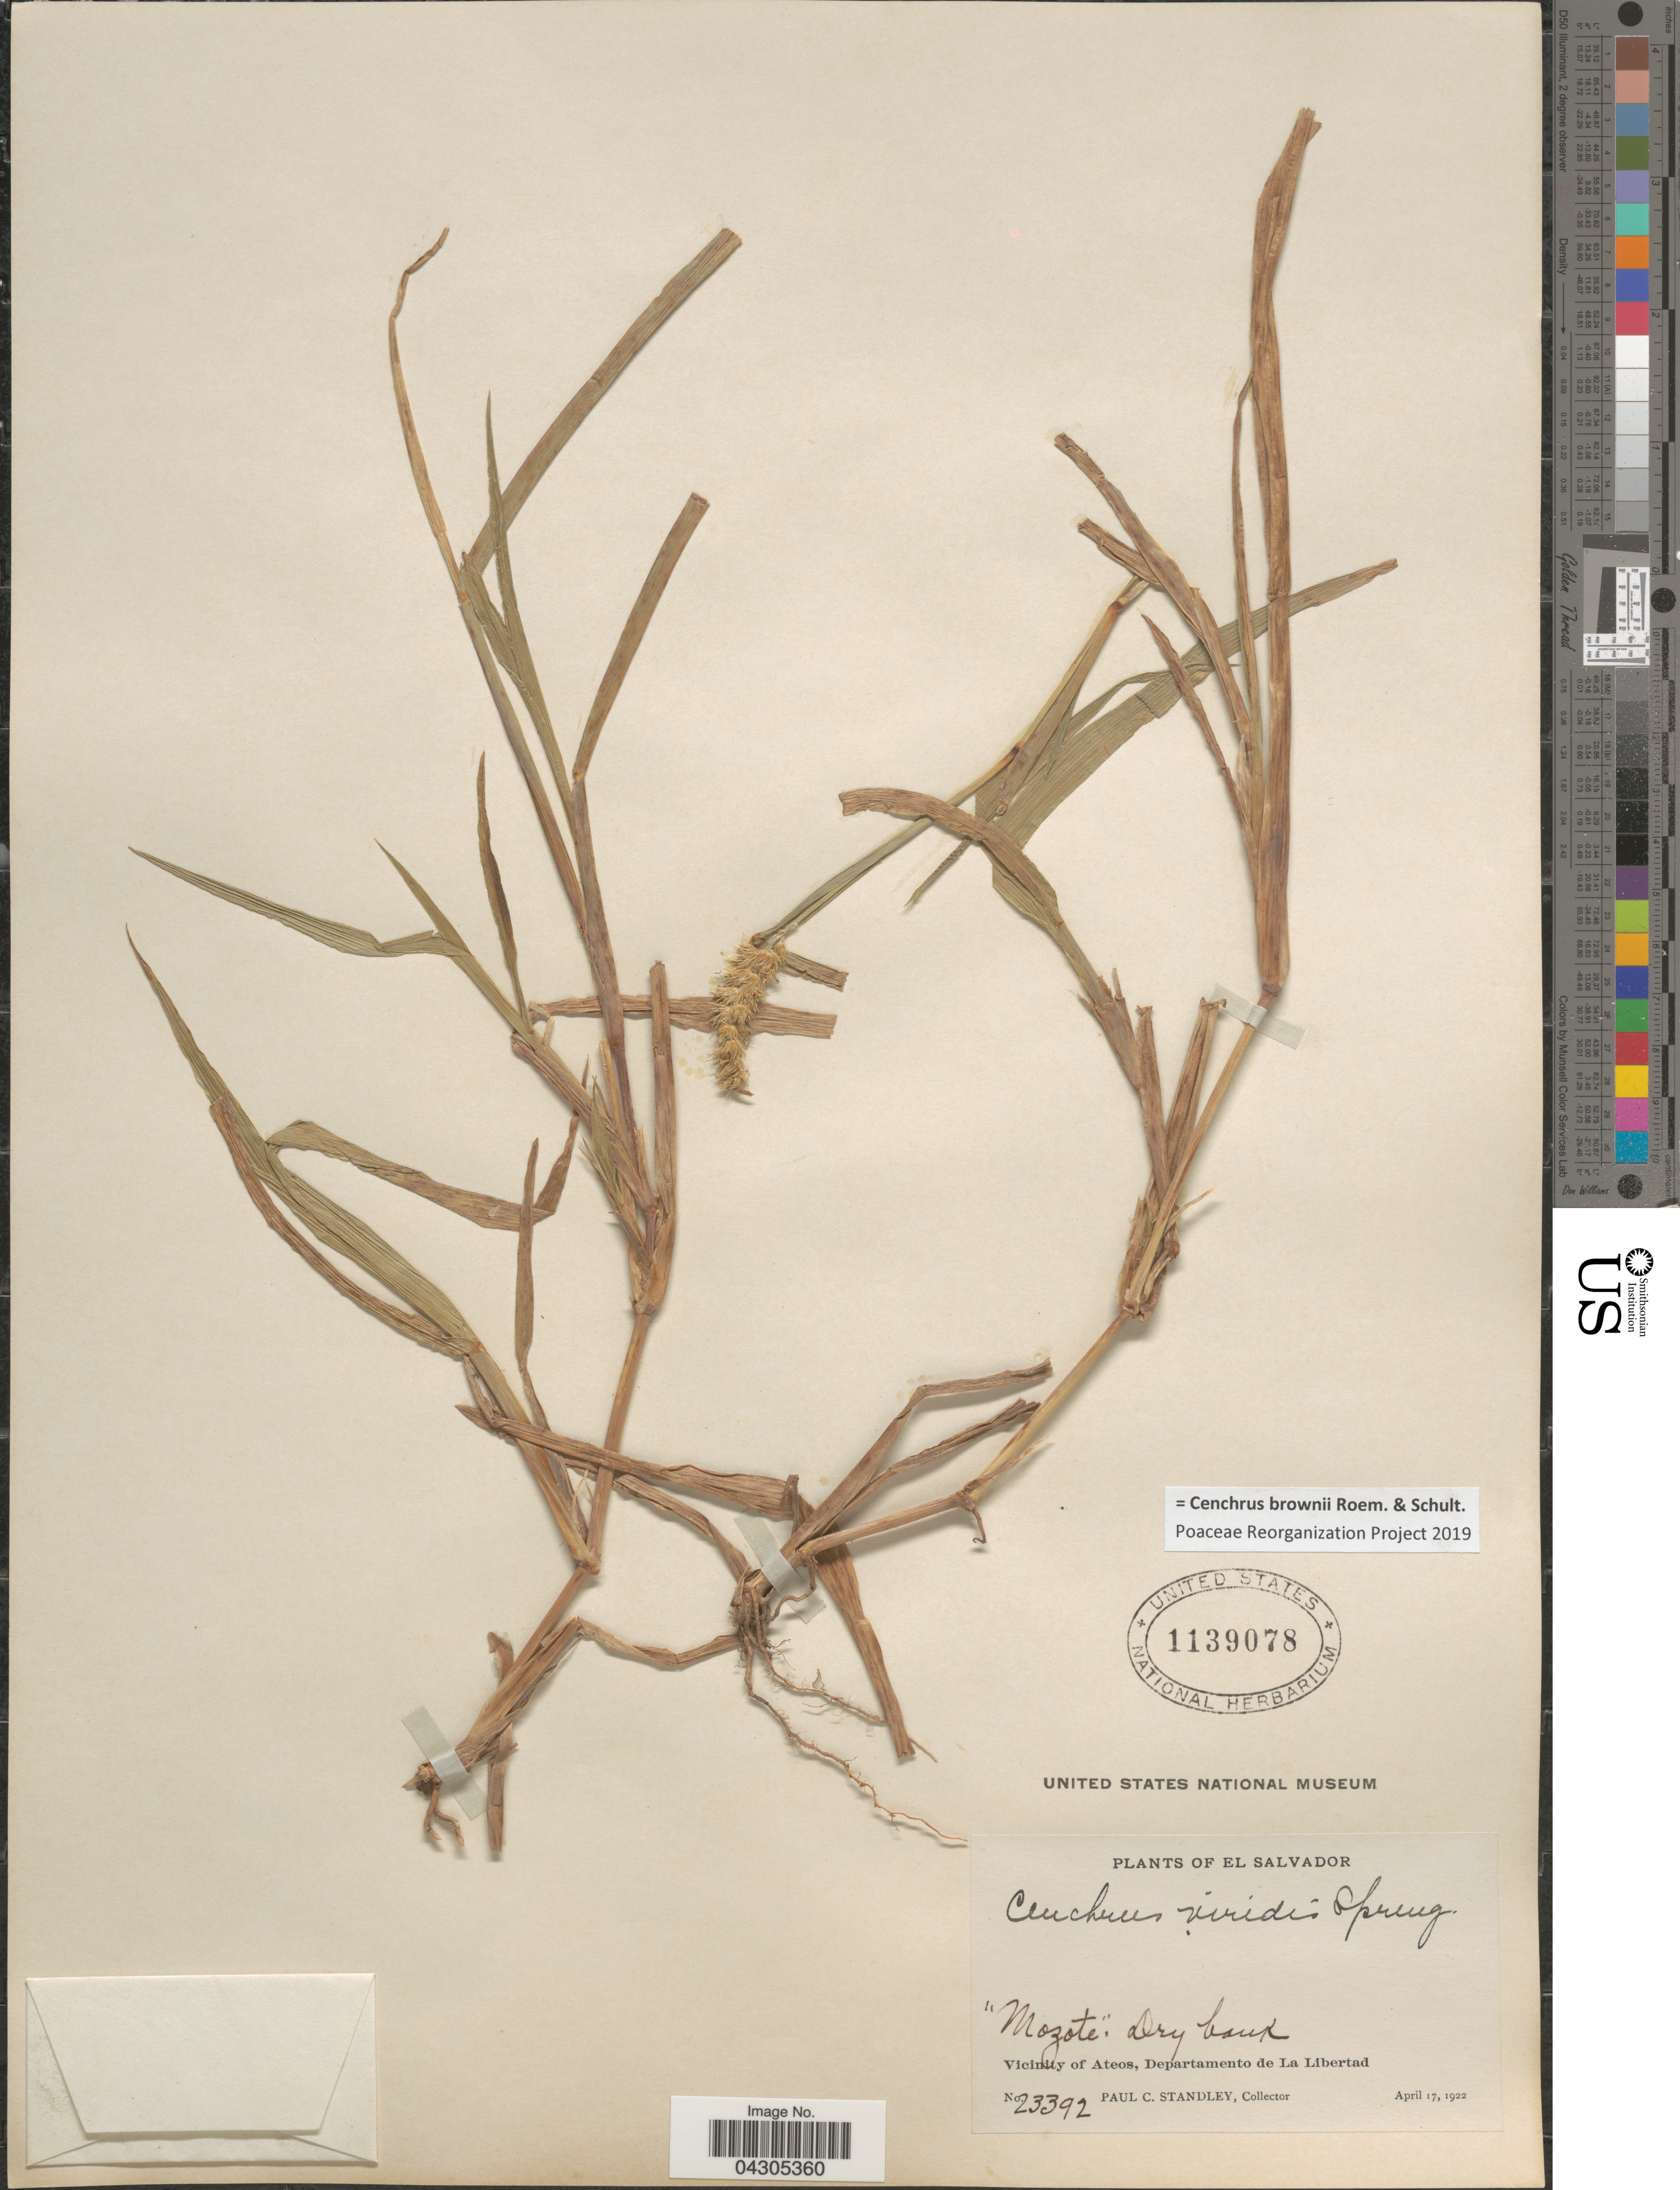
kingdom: Plantae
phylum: Tracheophyta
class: Liliopsida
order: Poales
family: Poaceae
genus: Cenchrus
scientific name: Cenchrus brownii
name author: Roem. & Schult.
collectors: P. C. Standley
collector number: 23392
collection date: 1922-04-17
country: El Salvador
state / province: La Libertad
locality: Mozote.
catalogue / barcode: US 1139078